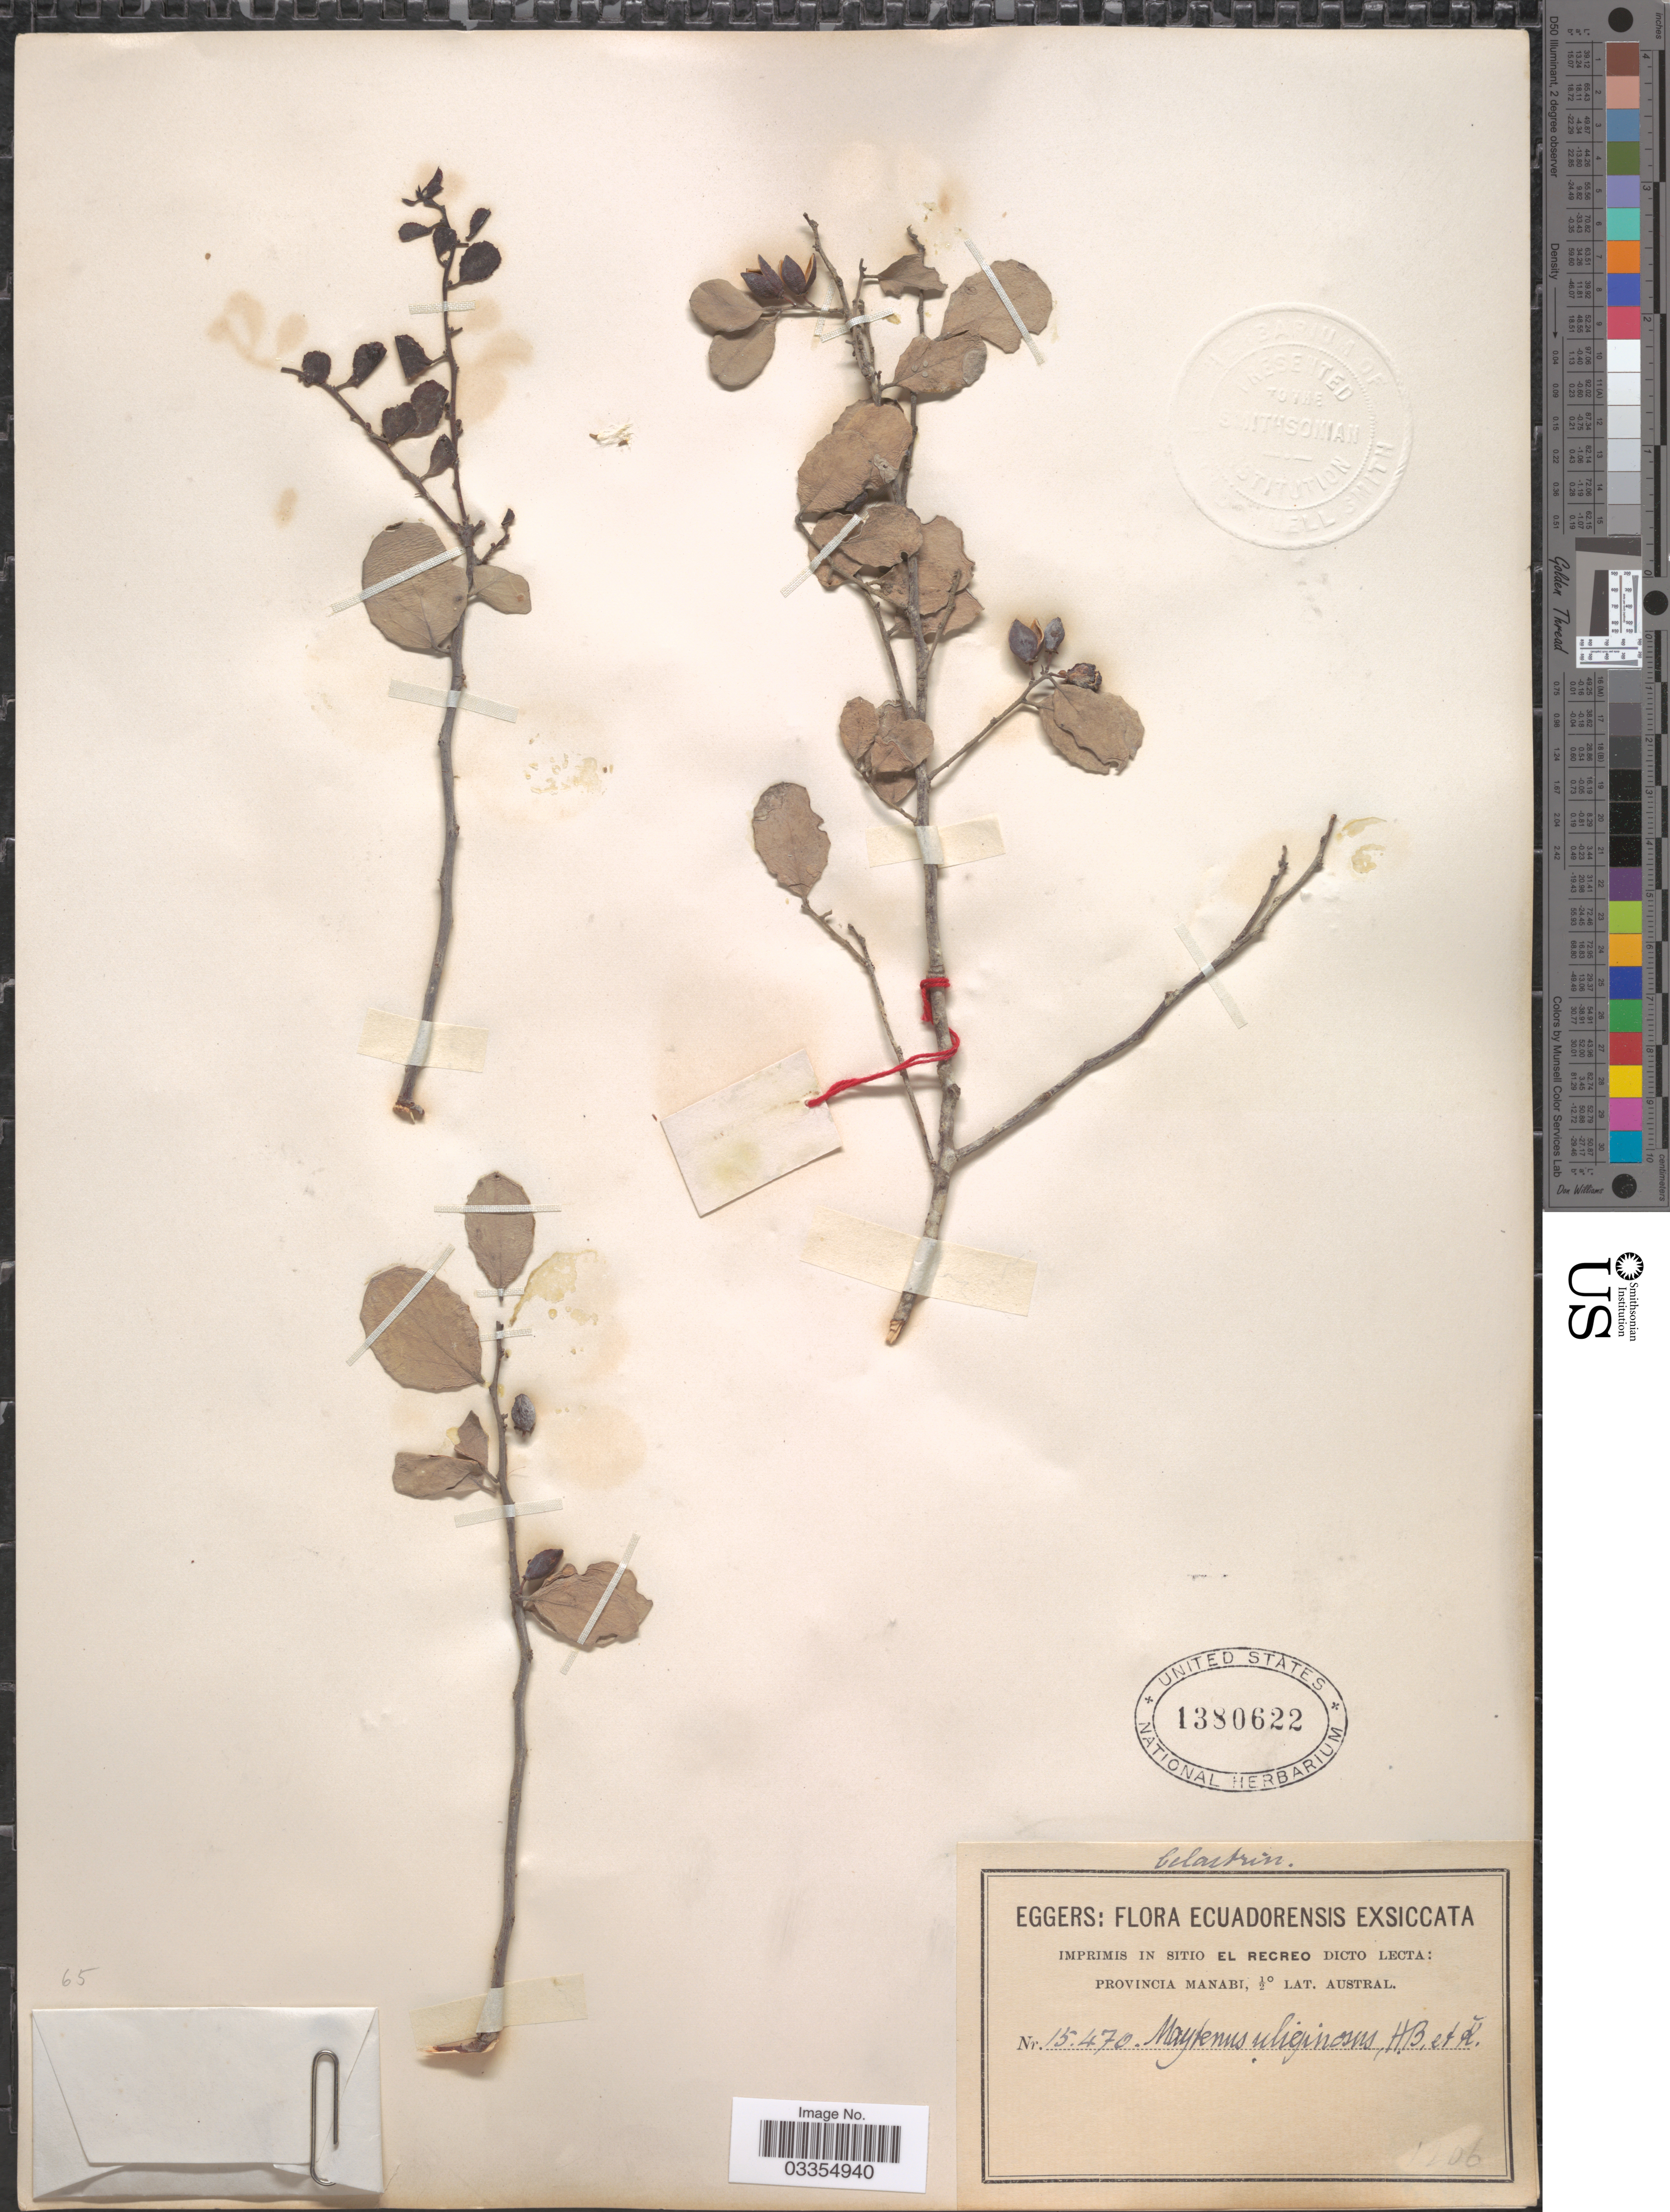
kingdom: Plantae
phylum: Tracheophyta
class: Magnoliopsida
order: Celastrales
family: Celastraceae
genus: Tricerma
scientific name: Tricerma orbiculare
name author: (Humb. & Bonpl. ex Schult.) Lundell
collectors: -. Eggers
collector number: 15470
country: Ecuador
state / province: Manabí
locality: Imprimis in sitio El Recreo. Austral. [unsure placement]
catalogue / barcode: US 1380622